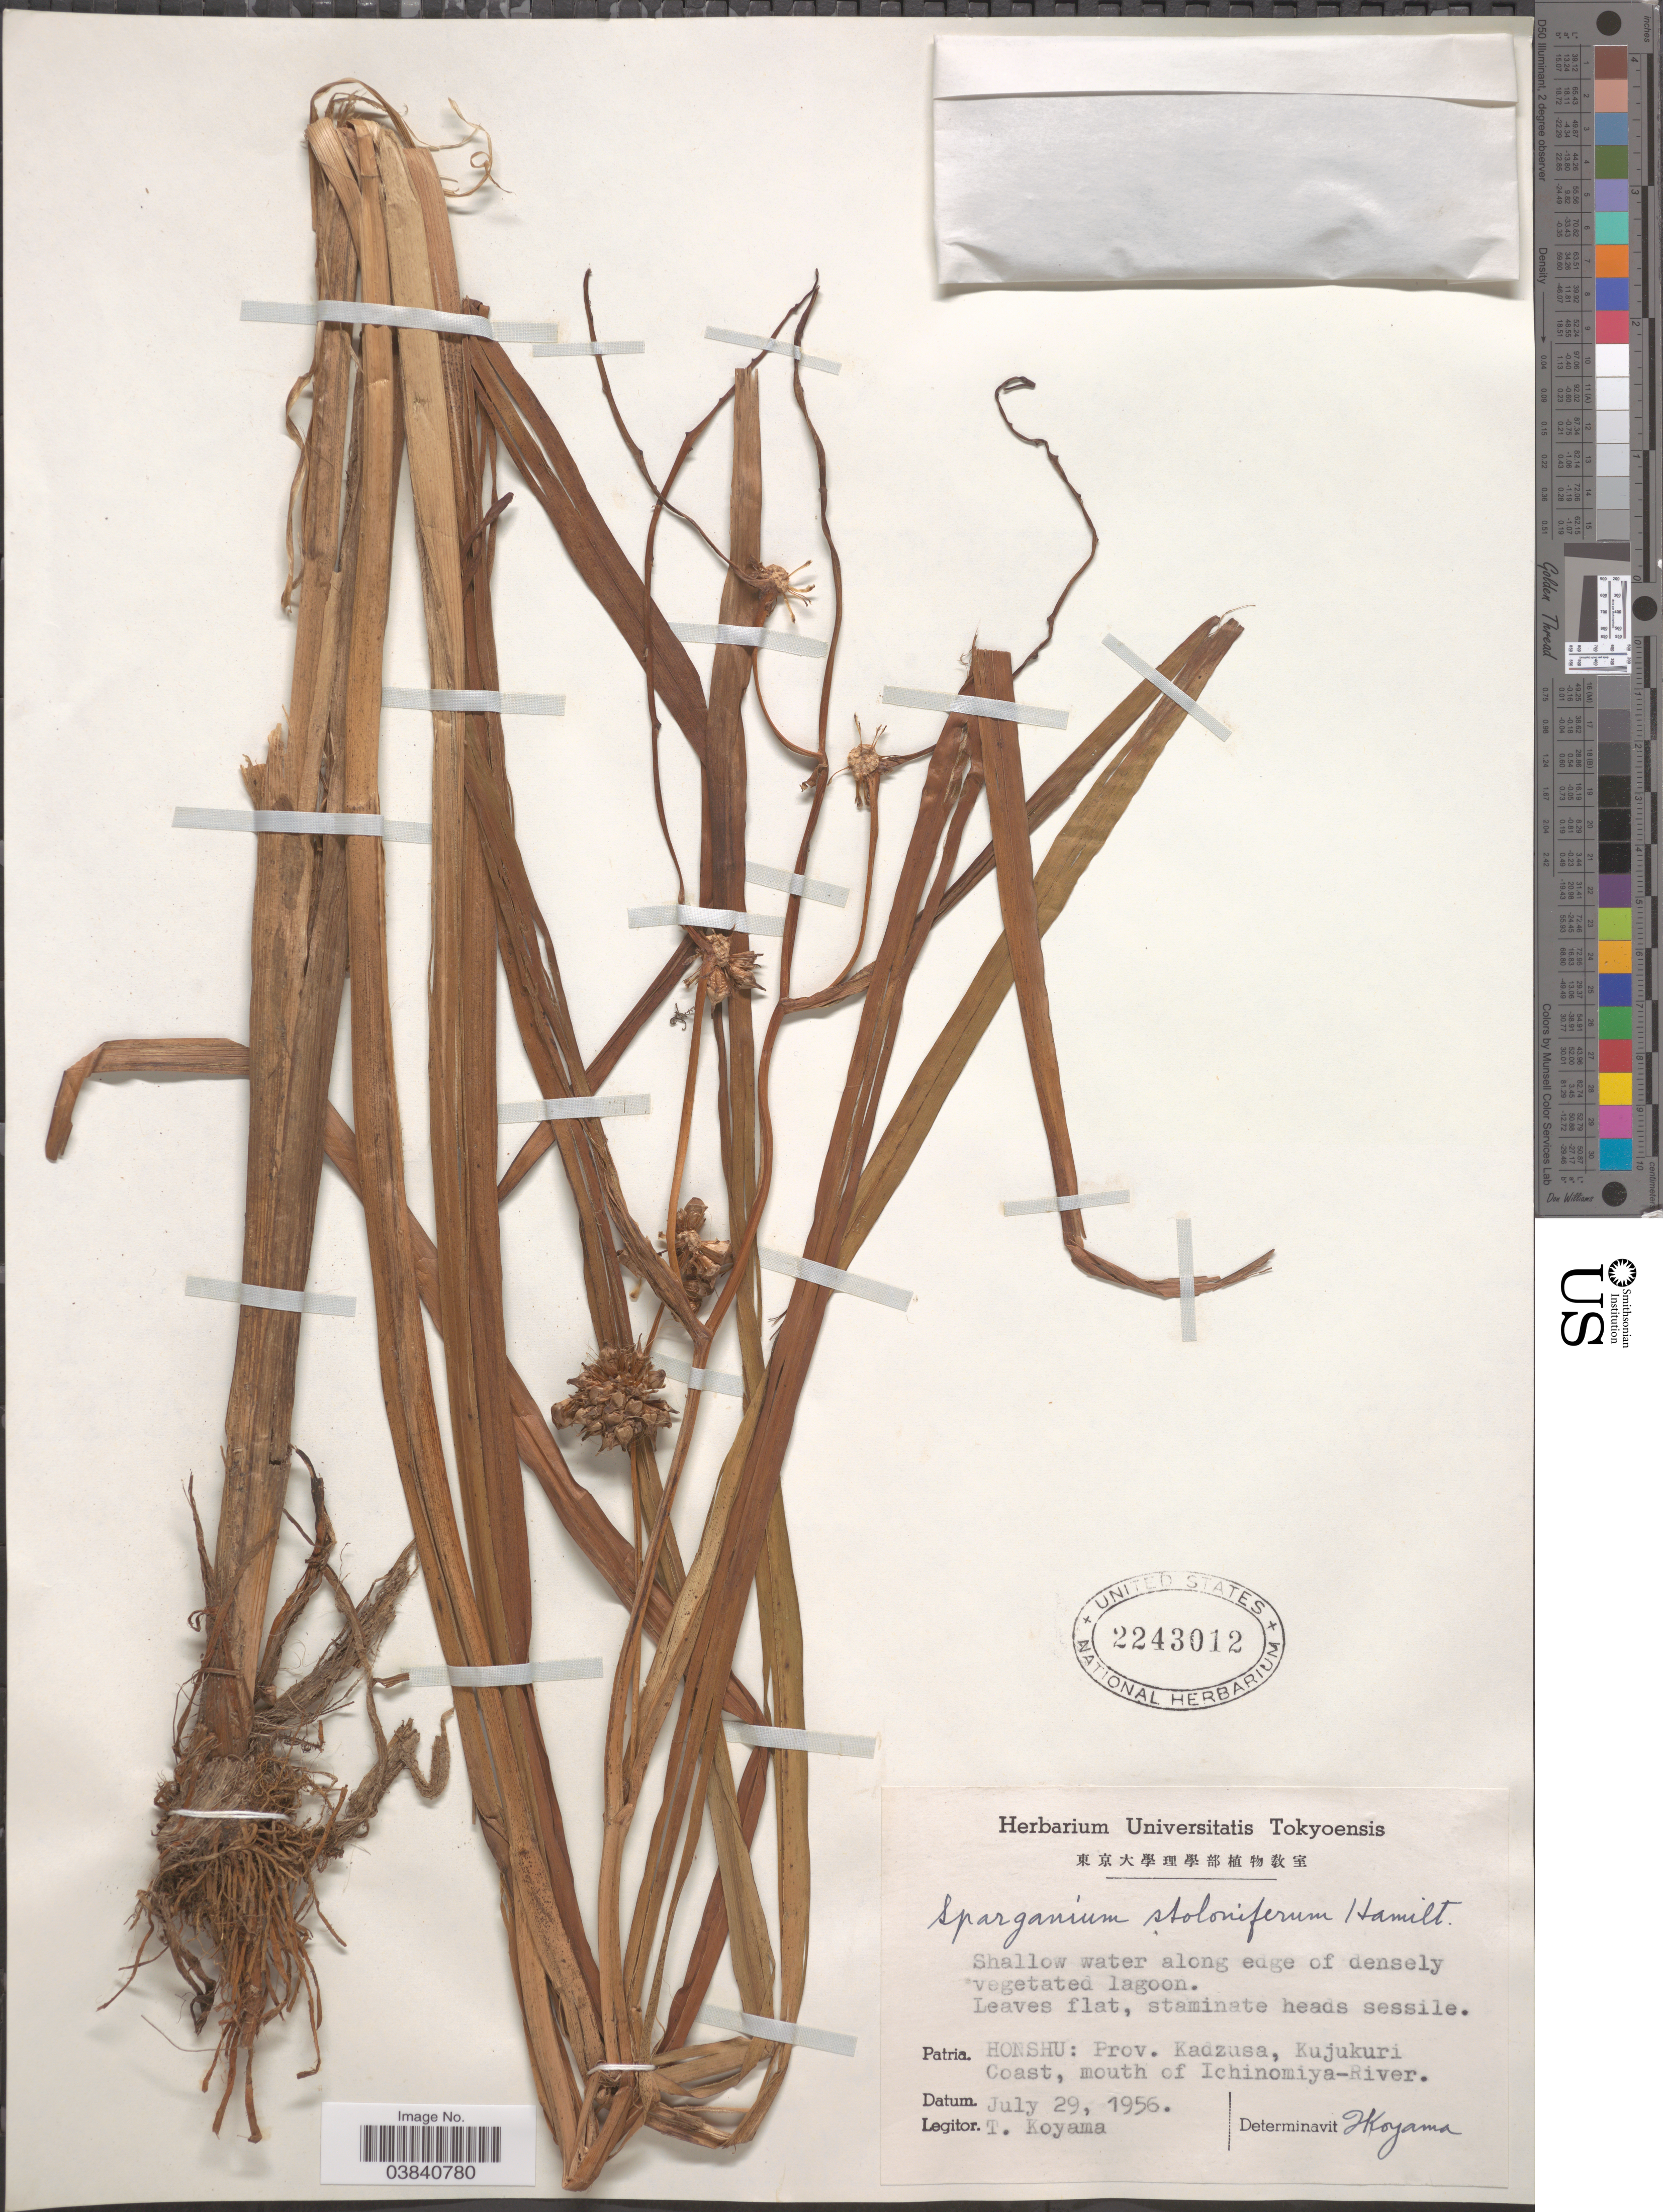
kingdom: Plantae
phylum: Tracheophyta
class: Liliopsida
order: Poales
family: Typhaceae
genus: Sparganium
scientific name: Sparganium stoloniferum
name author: (Buch.-Ham. ex Graebn.) Buch.-Ham. ex Juz.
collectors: T. Koyama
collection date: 1956-07-29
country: Japan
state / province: Tokyo, Federal City of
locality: Honshu: Prov. Kadzusa, Kujukuri Coast, mouth of Ichinomiya-River.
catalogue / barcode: US 2243012